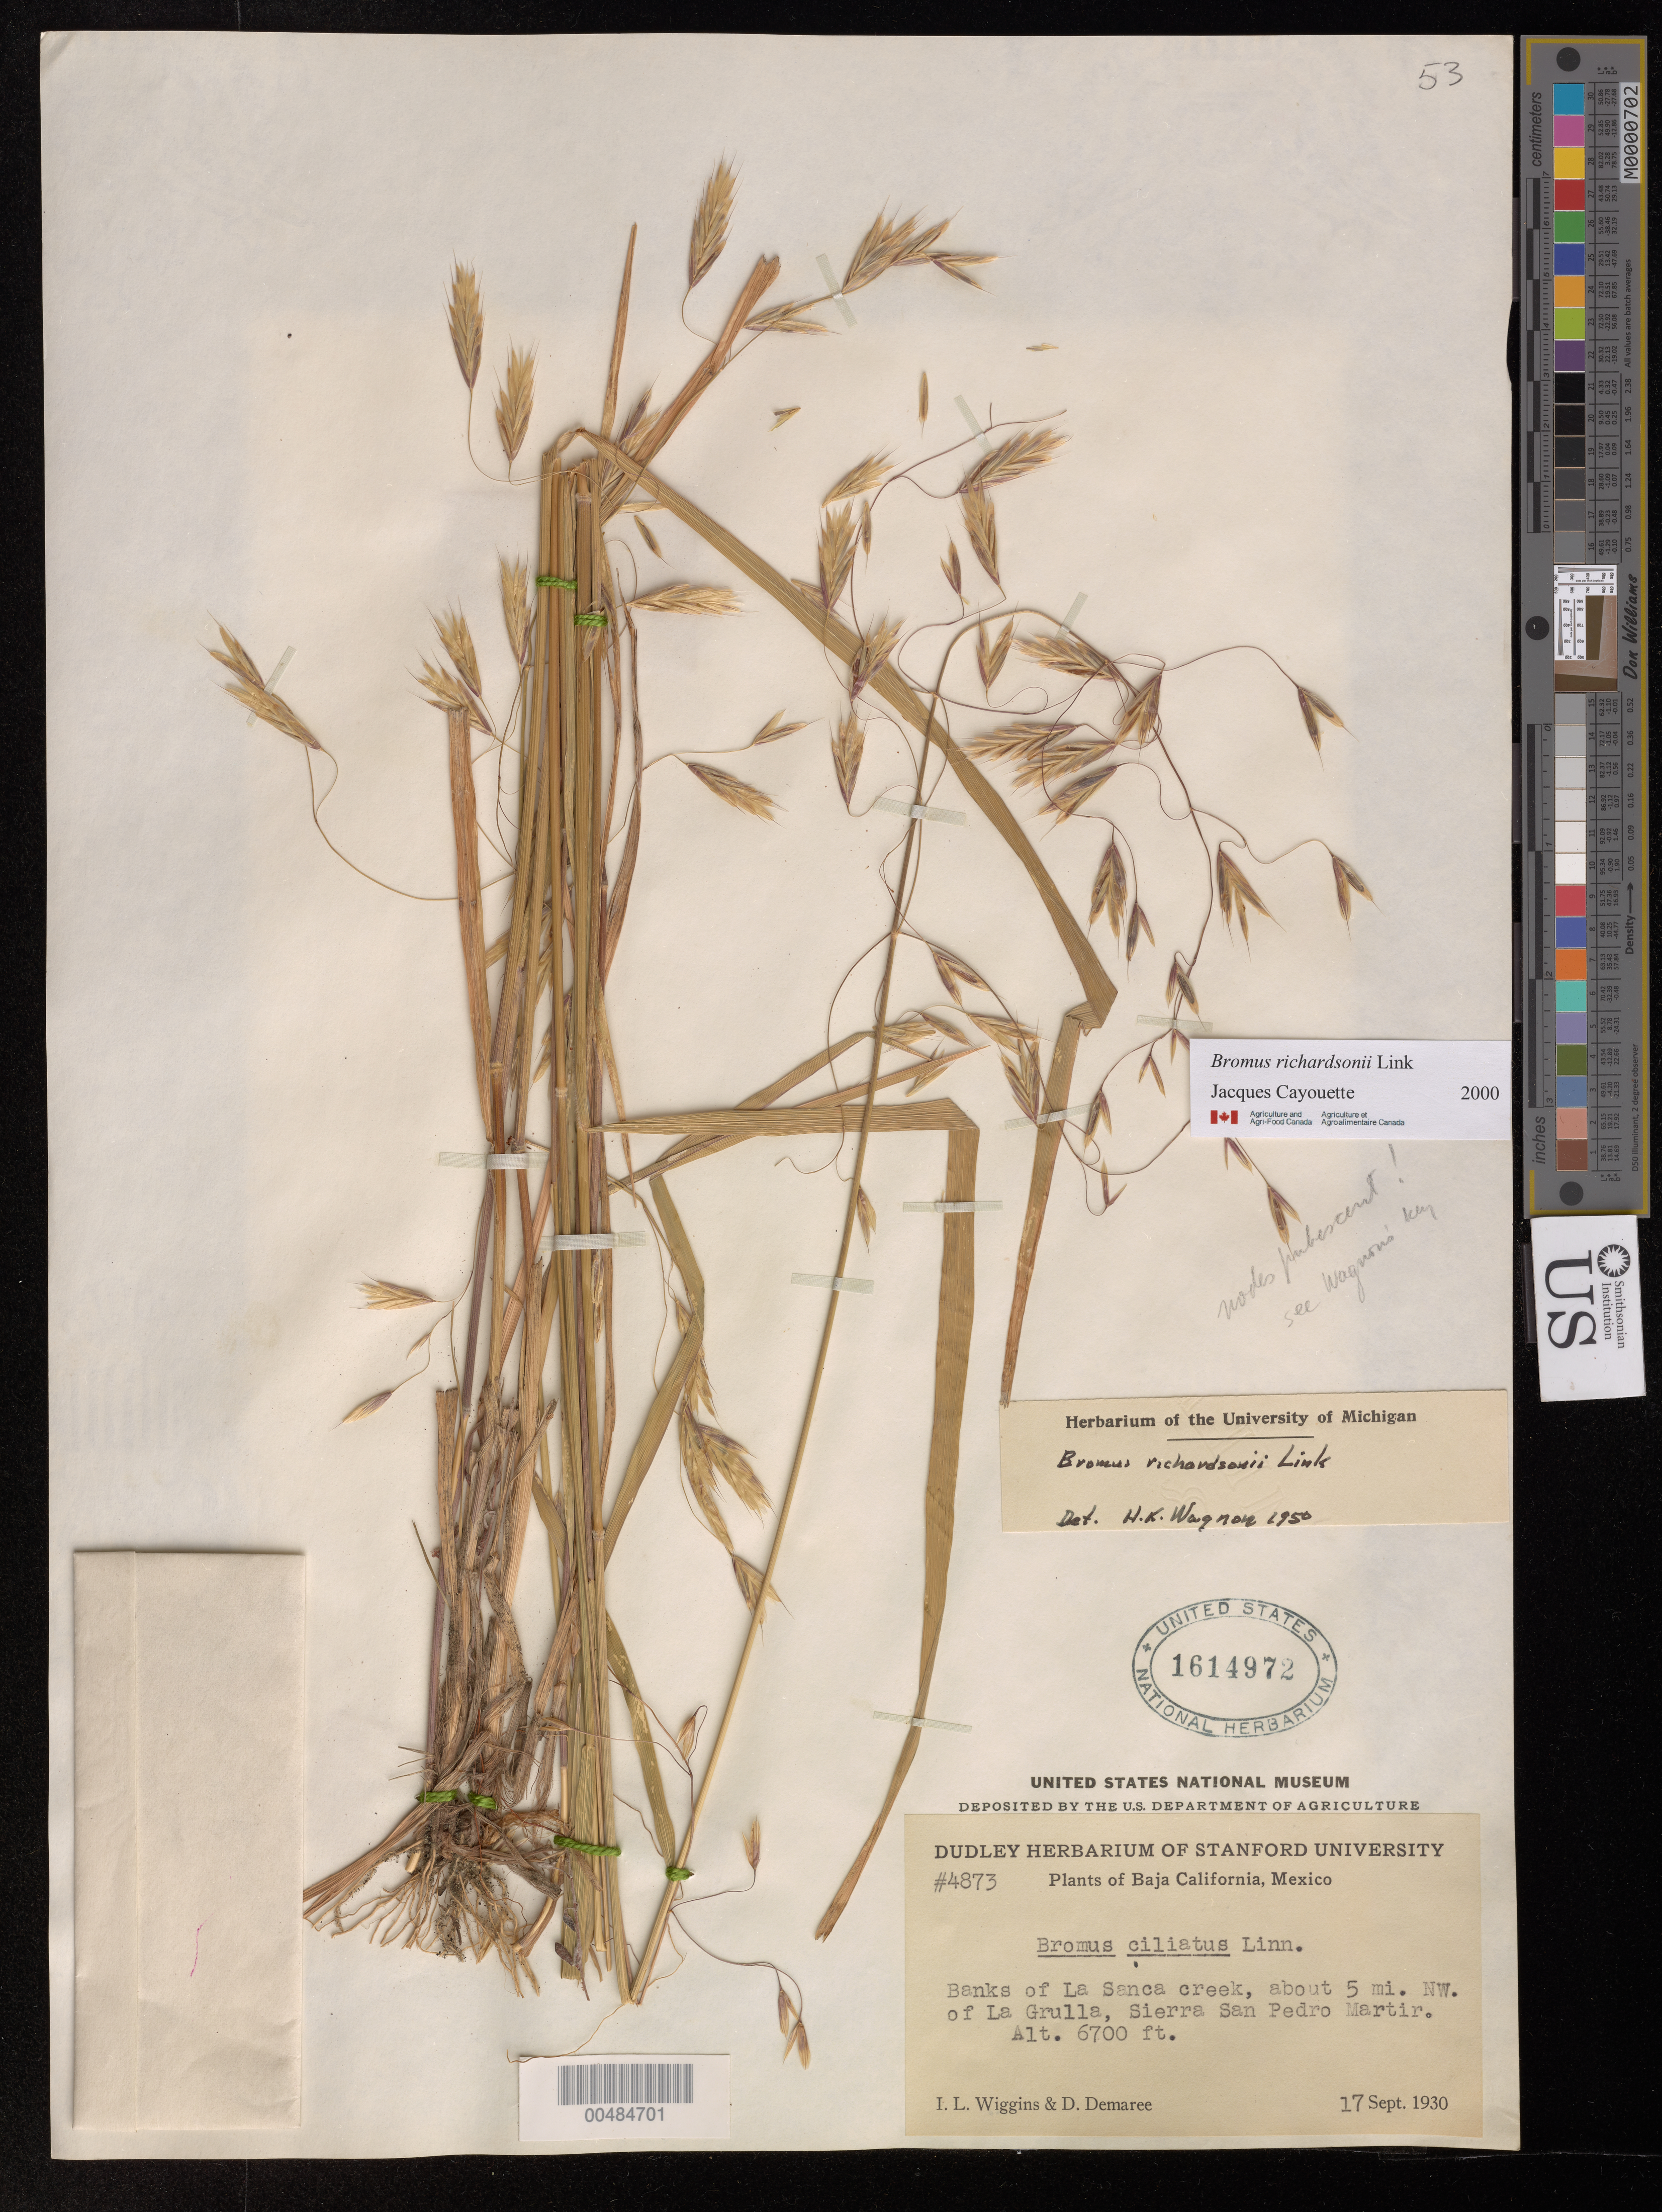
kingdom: Plantae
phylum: Tracheophyta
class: Liliopsida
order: Poales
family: Poaceae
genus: Bromus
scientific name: Bromus ciliatus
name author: L.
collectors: I. L. Wiggins & D. Demaree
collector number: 4873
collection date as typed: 17 Sep 1930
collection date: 1930-09-17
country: Mexico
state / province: Baja California Norte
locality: Banks of La Sanca Creek, about 5 mi NW of La Grulla, Sierra San Pedro Martir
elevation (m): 2042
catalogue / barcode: US 1614972